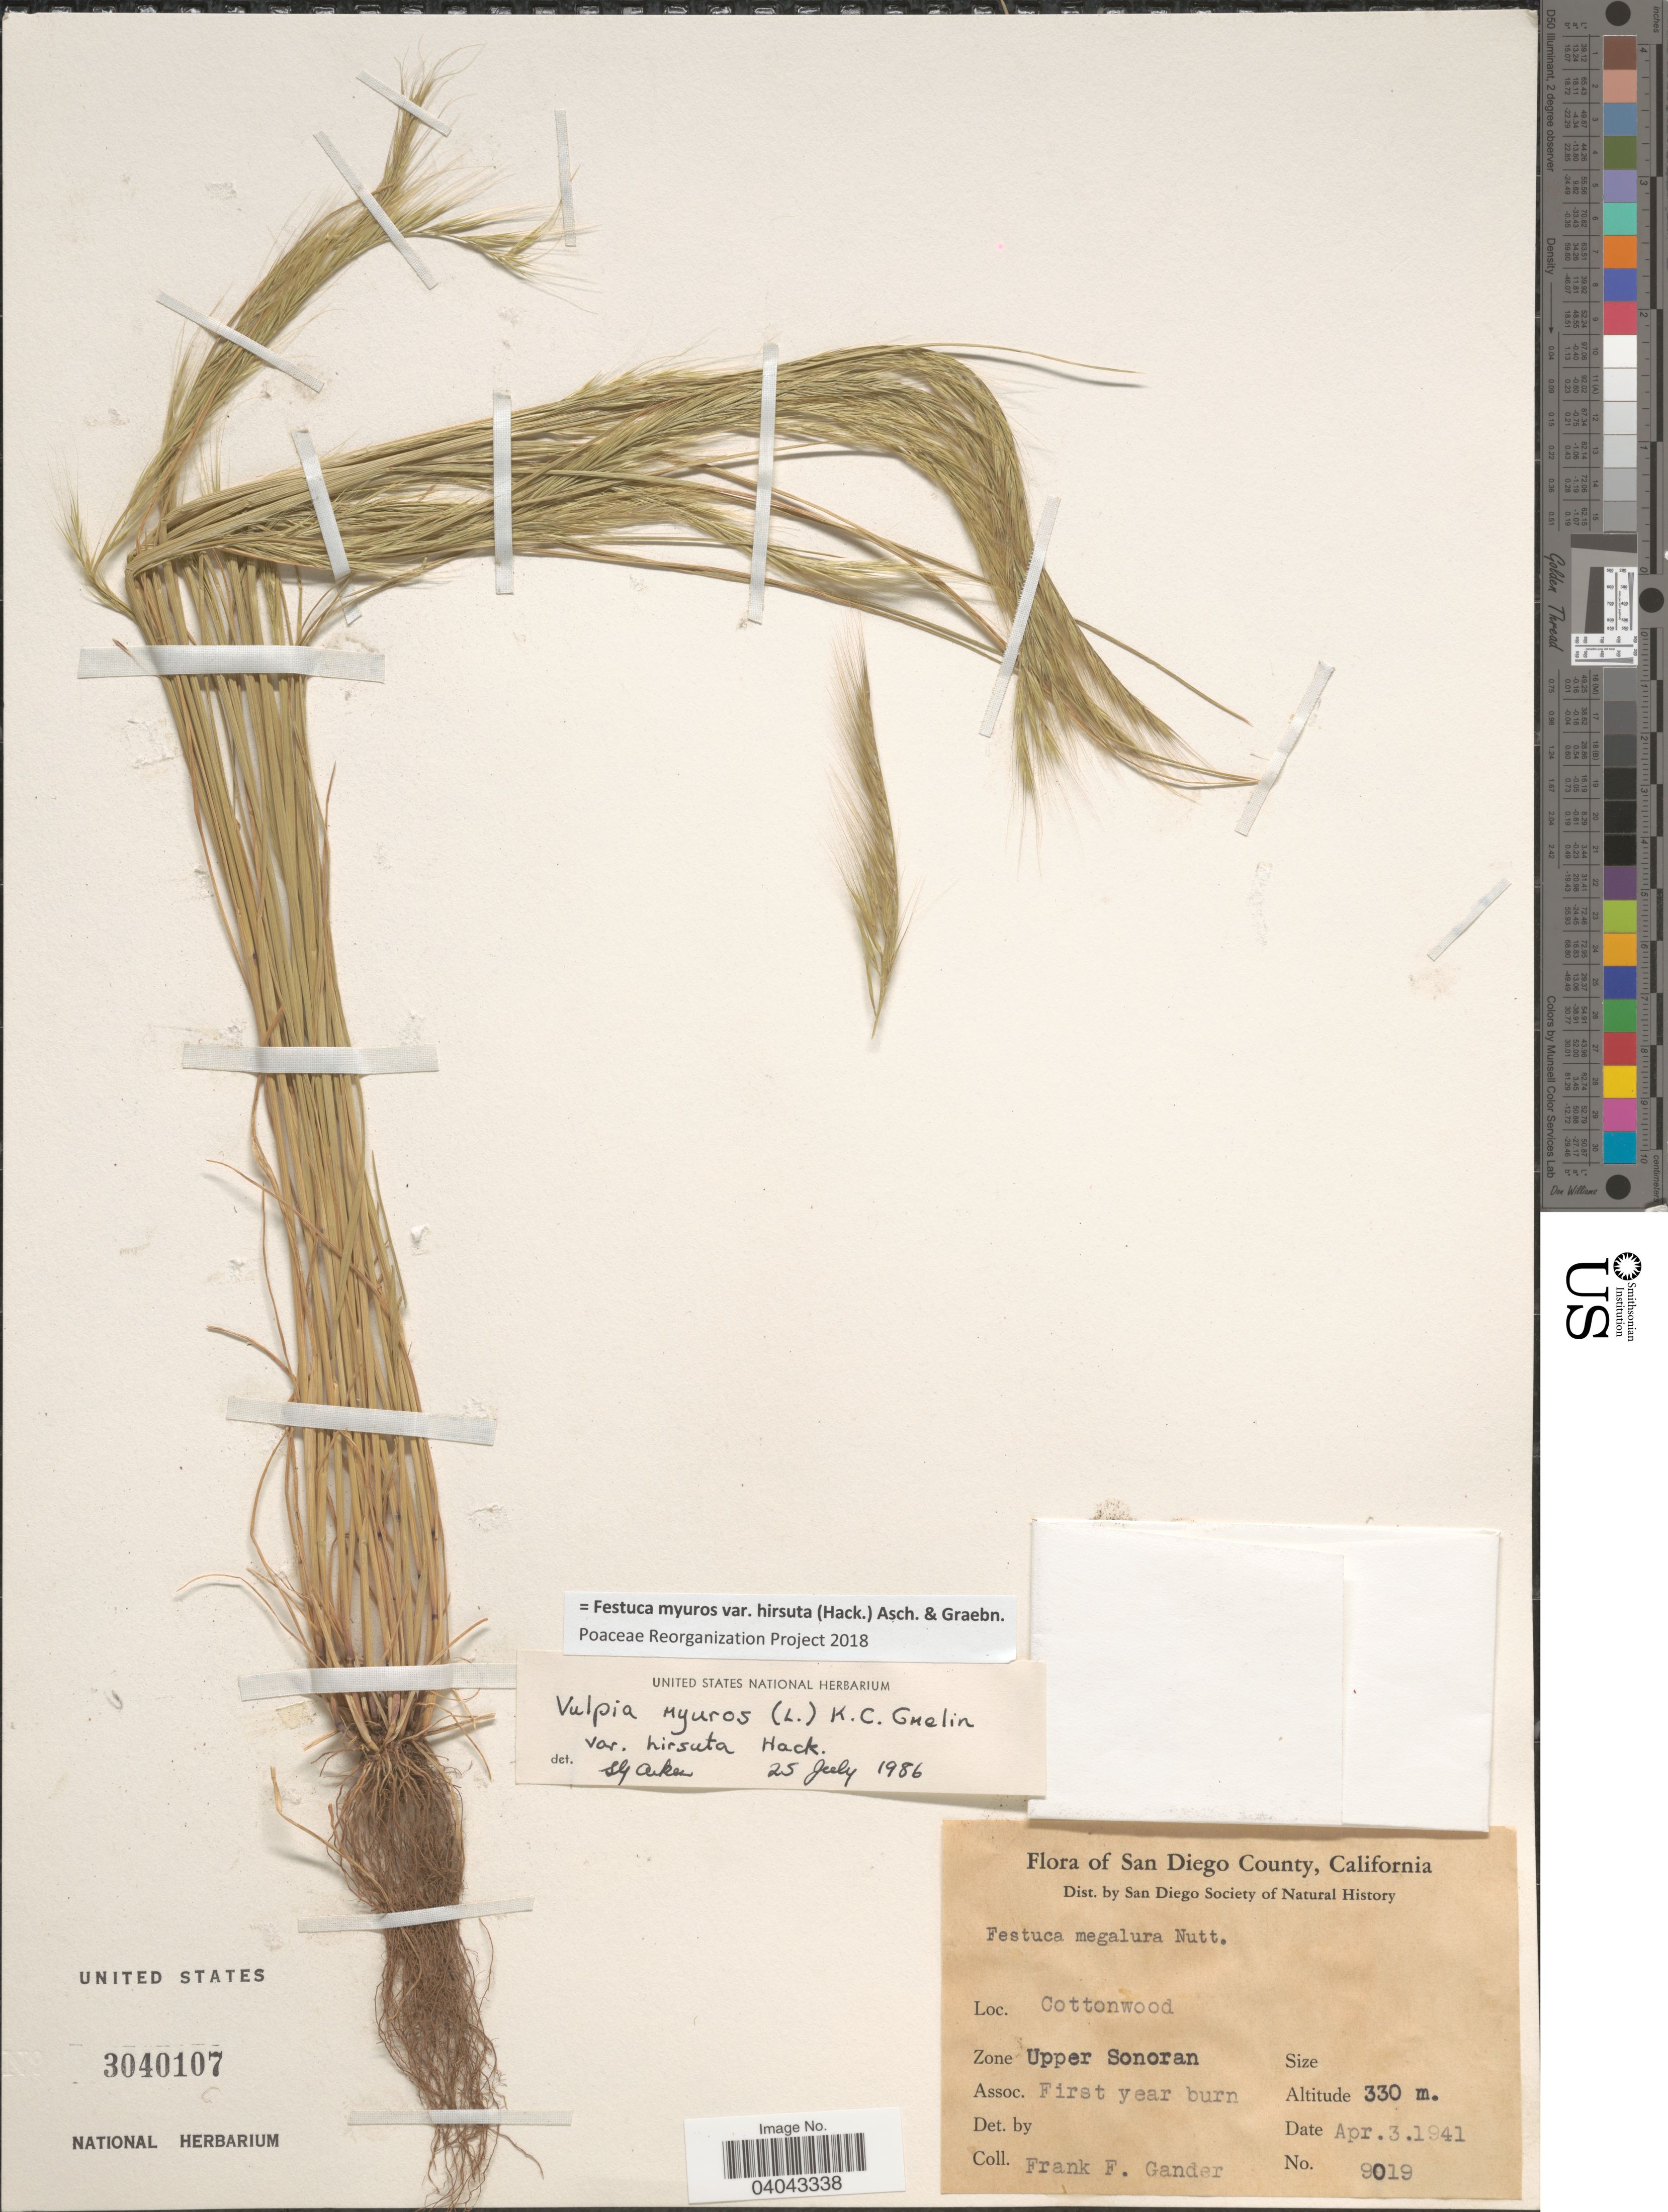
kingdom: Plantae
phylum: Tracheophyta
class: Liliopsida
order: Poales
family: Poaceae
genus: Festuca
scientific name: Festuca myuros var. hirsuta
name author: (Hack.) Asch. & Graebn.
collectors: F. Gander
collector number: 9019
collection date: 1941-04-03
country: United States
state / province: California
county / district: San Diego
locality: San Diego County. Cottonwood. Zone Upper Sonoran.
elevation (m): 330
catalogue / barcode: US 3040107